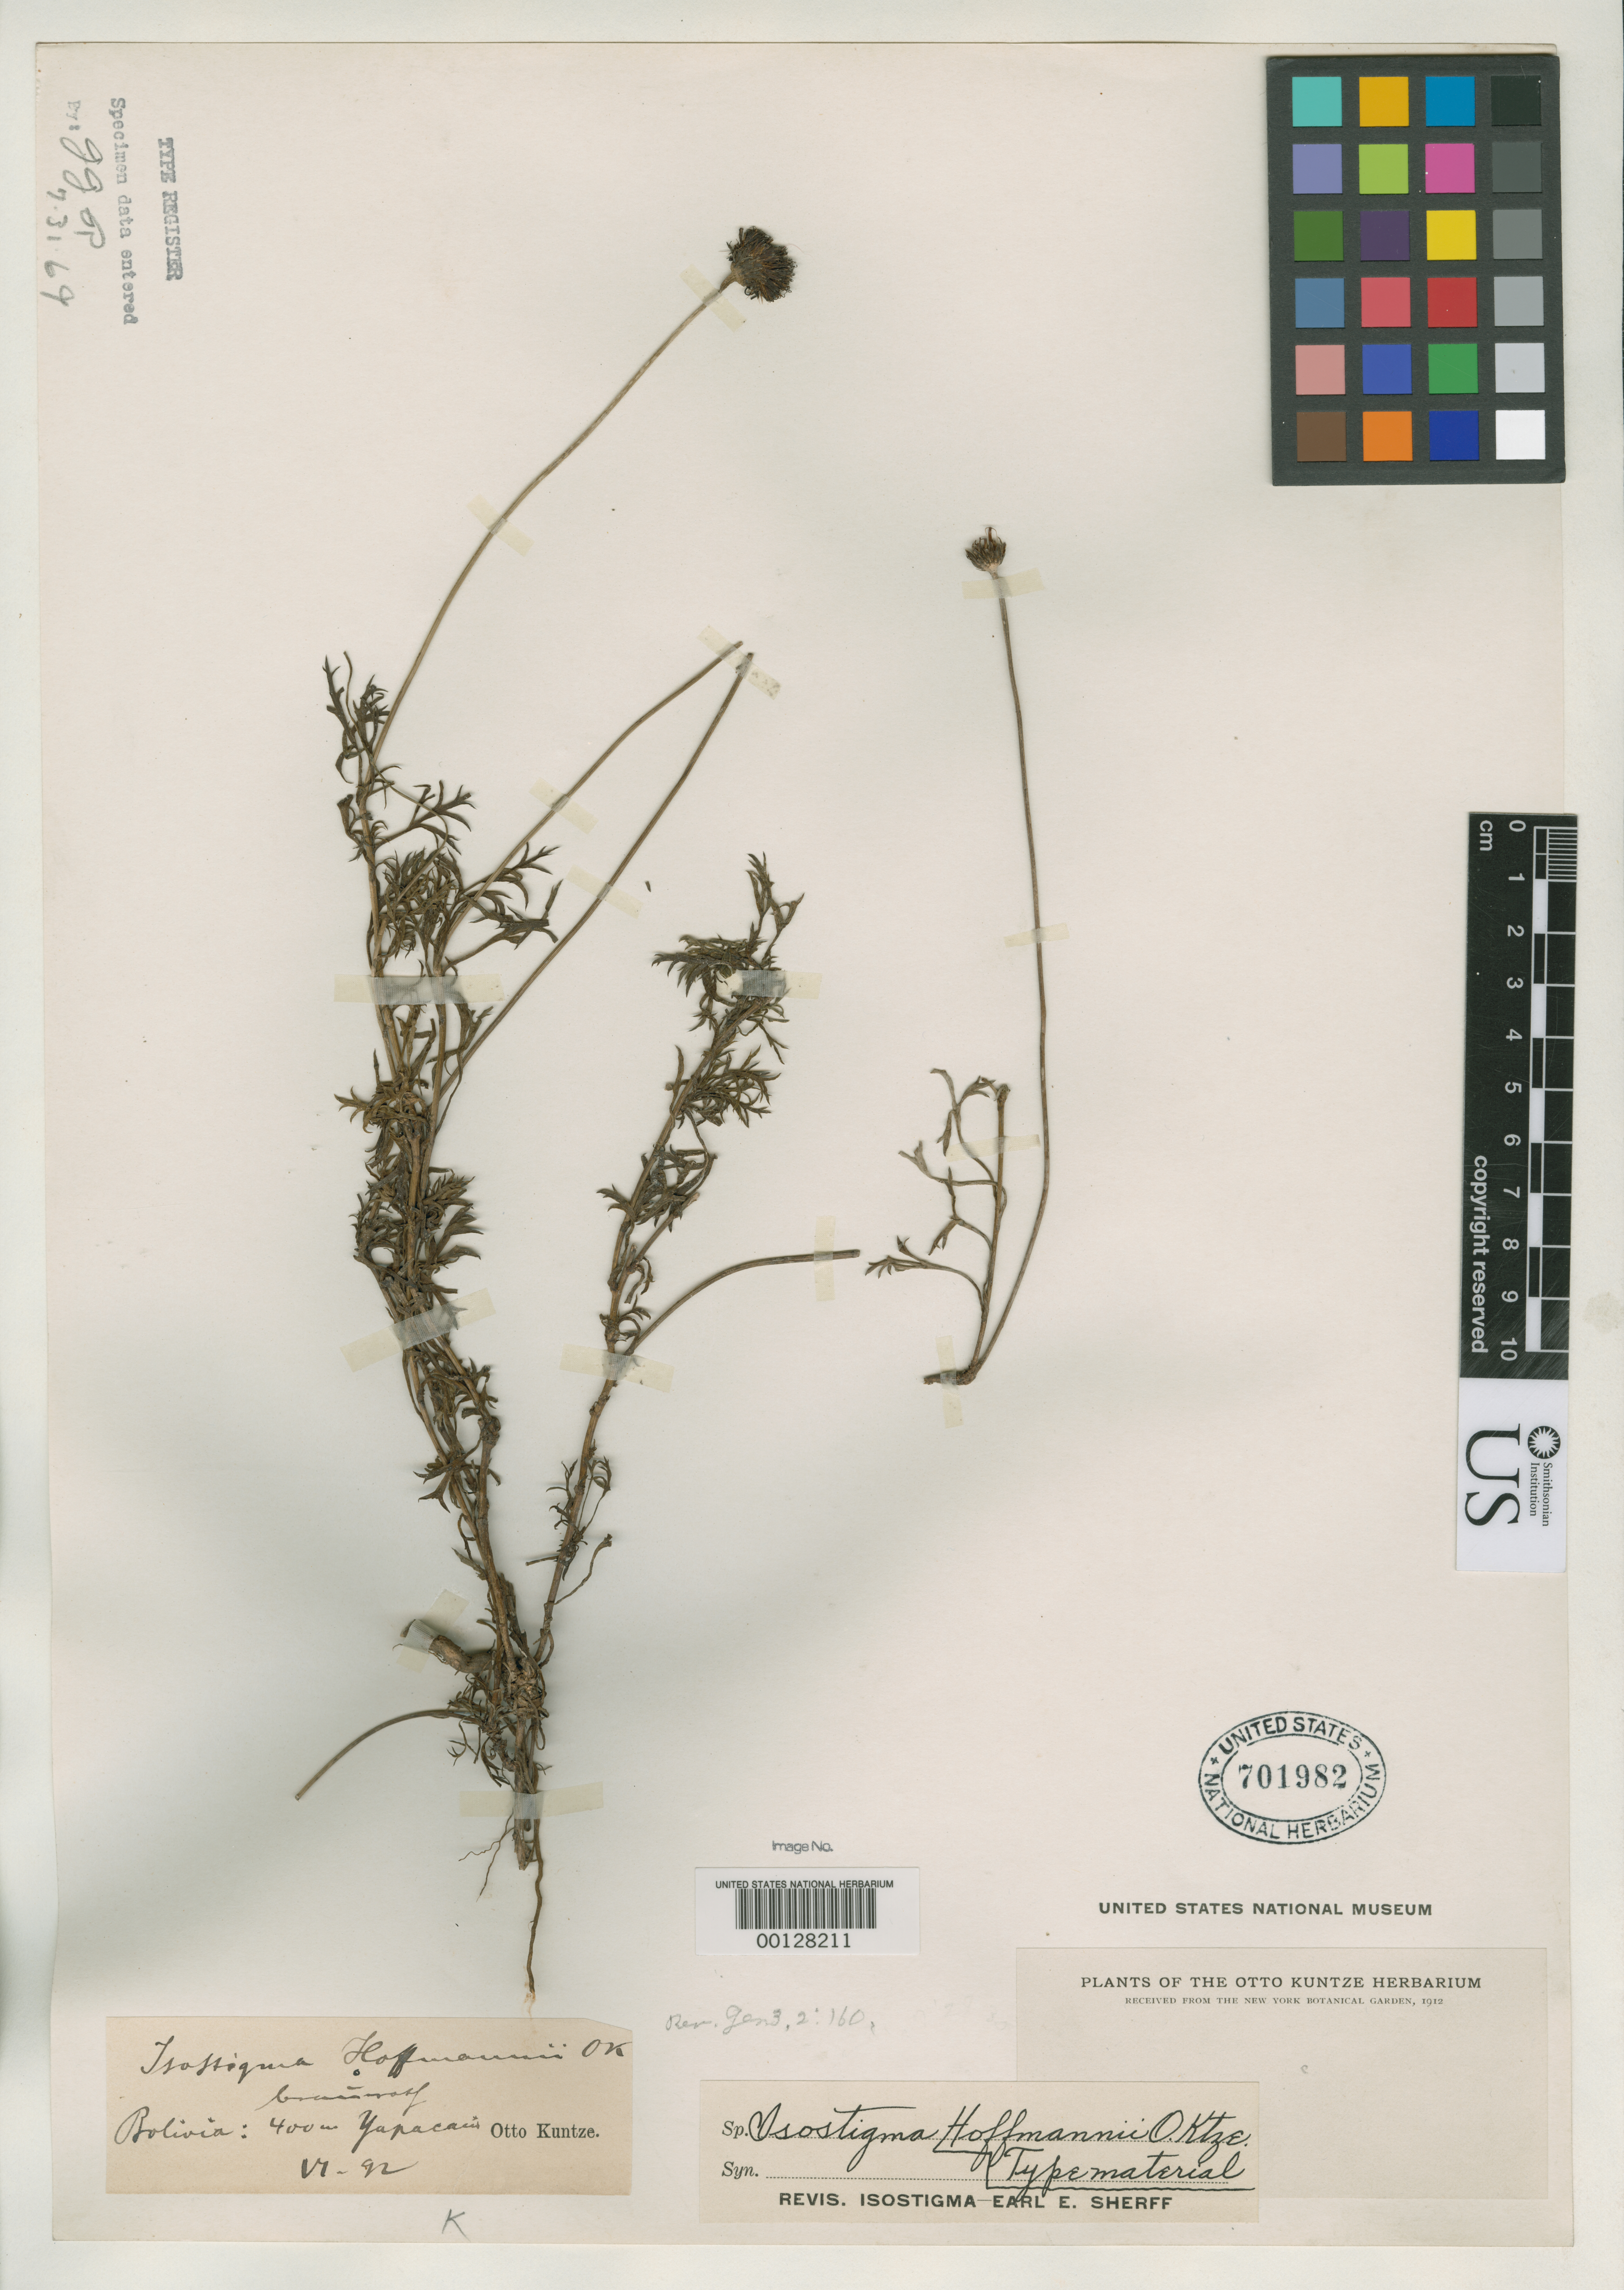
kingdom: Plantae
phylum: Tracheophyta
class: Magnoliopsida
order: Asterales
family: Asteraceae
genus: Isostigma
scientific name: Isostigma hoffmannii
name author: Kuntze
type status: Type Collection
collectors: C.E.O. Kuntze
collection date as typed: Jun 1892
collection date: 1892-06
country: Bolivia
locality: Yapacani.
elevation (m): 400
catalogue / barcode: US 701982